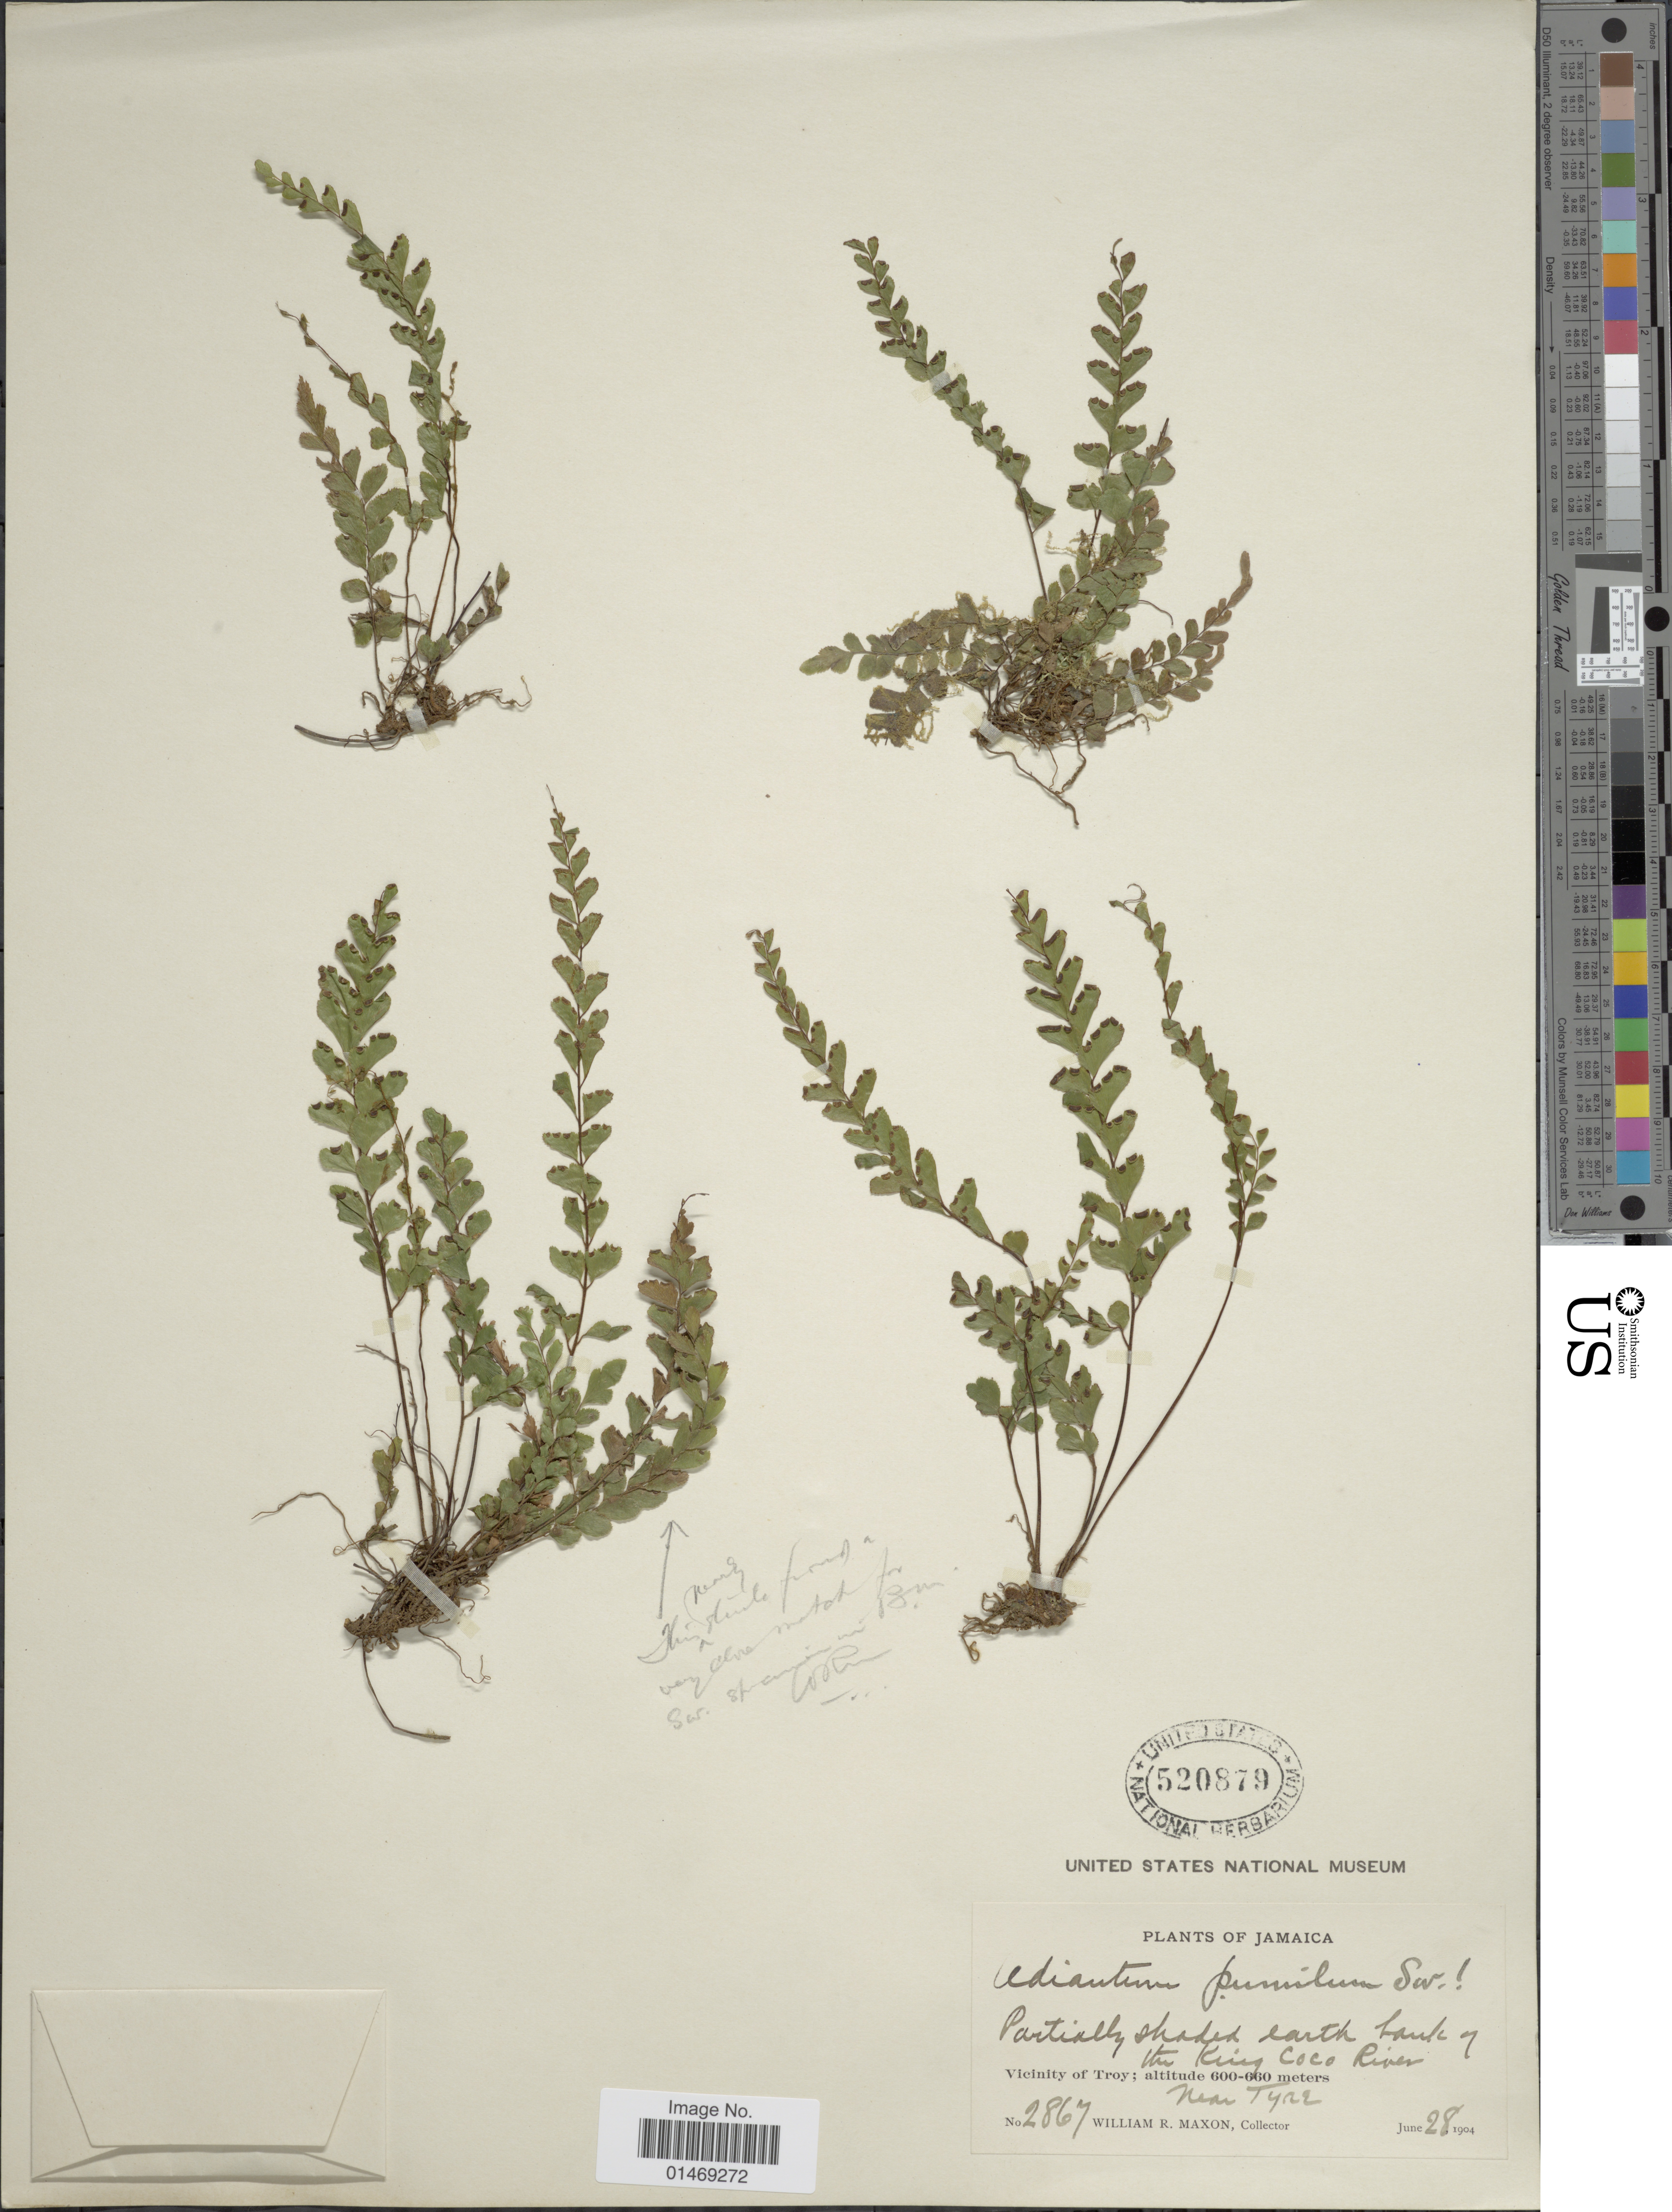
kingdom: Plantae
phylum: Tracheophyta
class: Polypodiopsida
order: Polypodiales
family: Pteridaceae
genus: Adiantum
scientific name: Adiantum pumilum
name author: Sw.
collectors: W. R. Maxon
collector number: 2867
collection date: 1904-06-28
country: Jamaica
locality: Partially shaded earth bank of the King Coco River Vicinity of Troy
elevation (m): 600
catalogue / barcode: US 520879